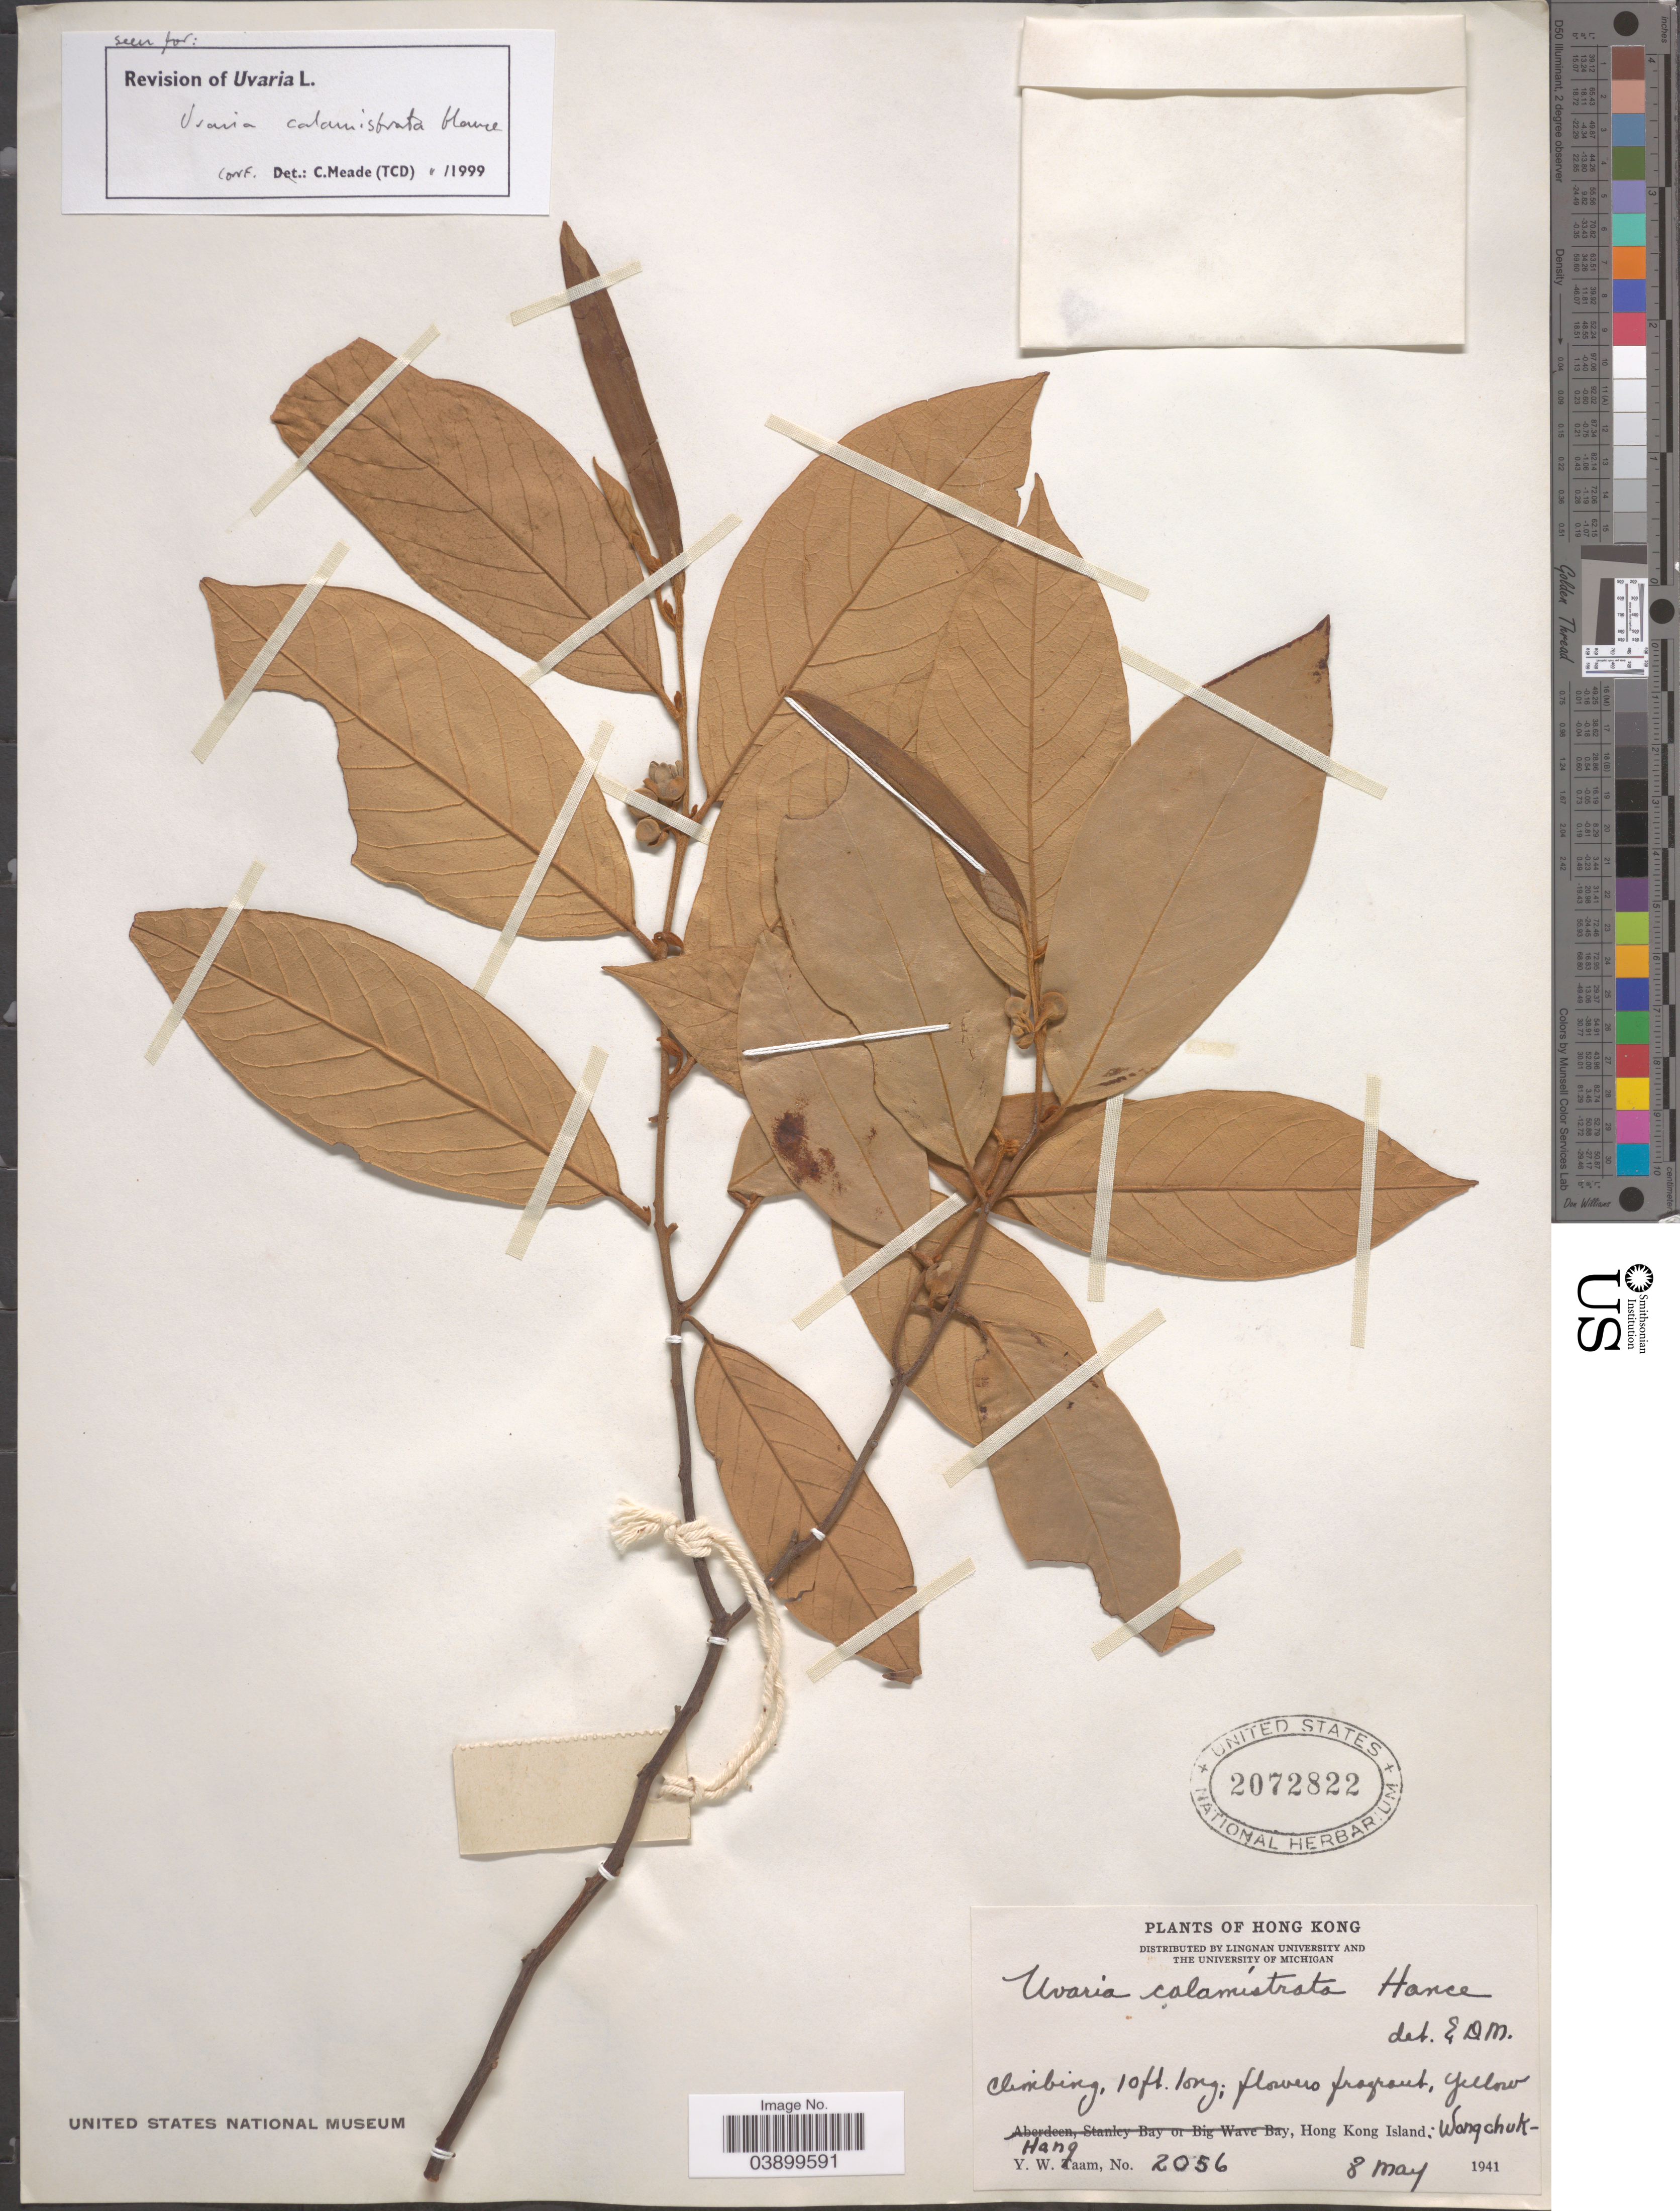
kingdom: Plantae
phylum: Tracheophyta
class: Magnoliopsida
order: Magnoliales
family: Annonaceae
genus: Uvaria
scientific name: Uvaria calamistrata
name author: Hance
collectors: Y. W. Taam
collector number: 2056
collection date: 1941-05-08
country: China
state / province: Hong Kong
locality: Hong Kong Island: Wongchuk-Hang.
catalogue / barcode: US 2072822